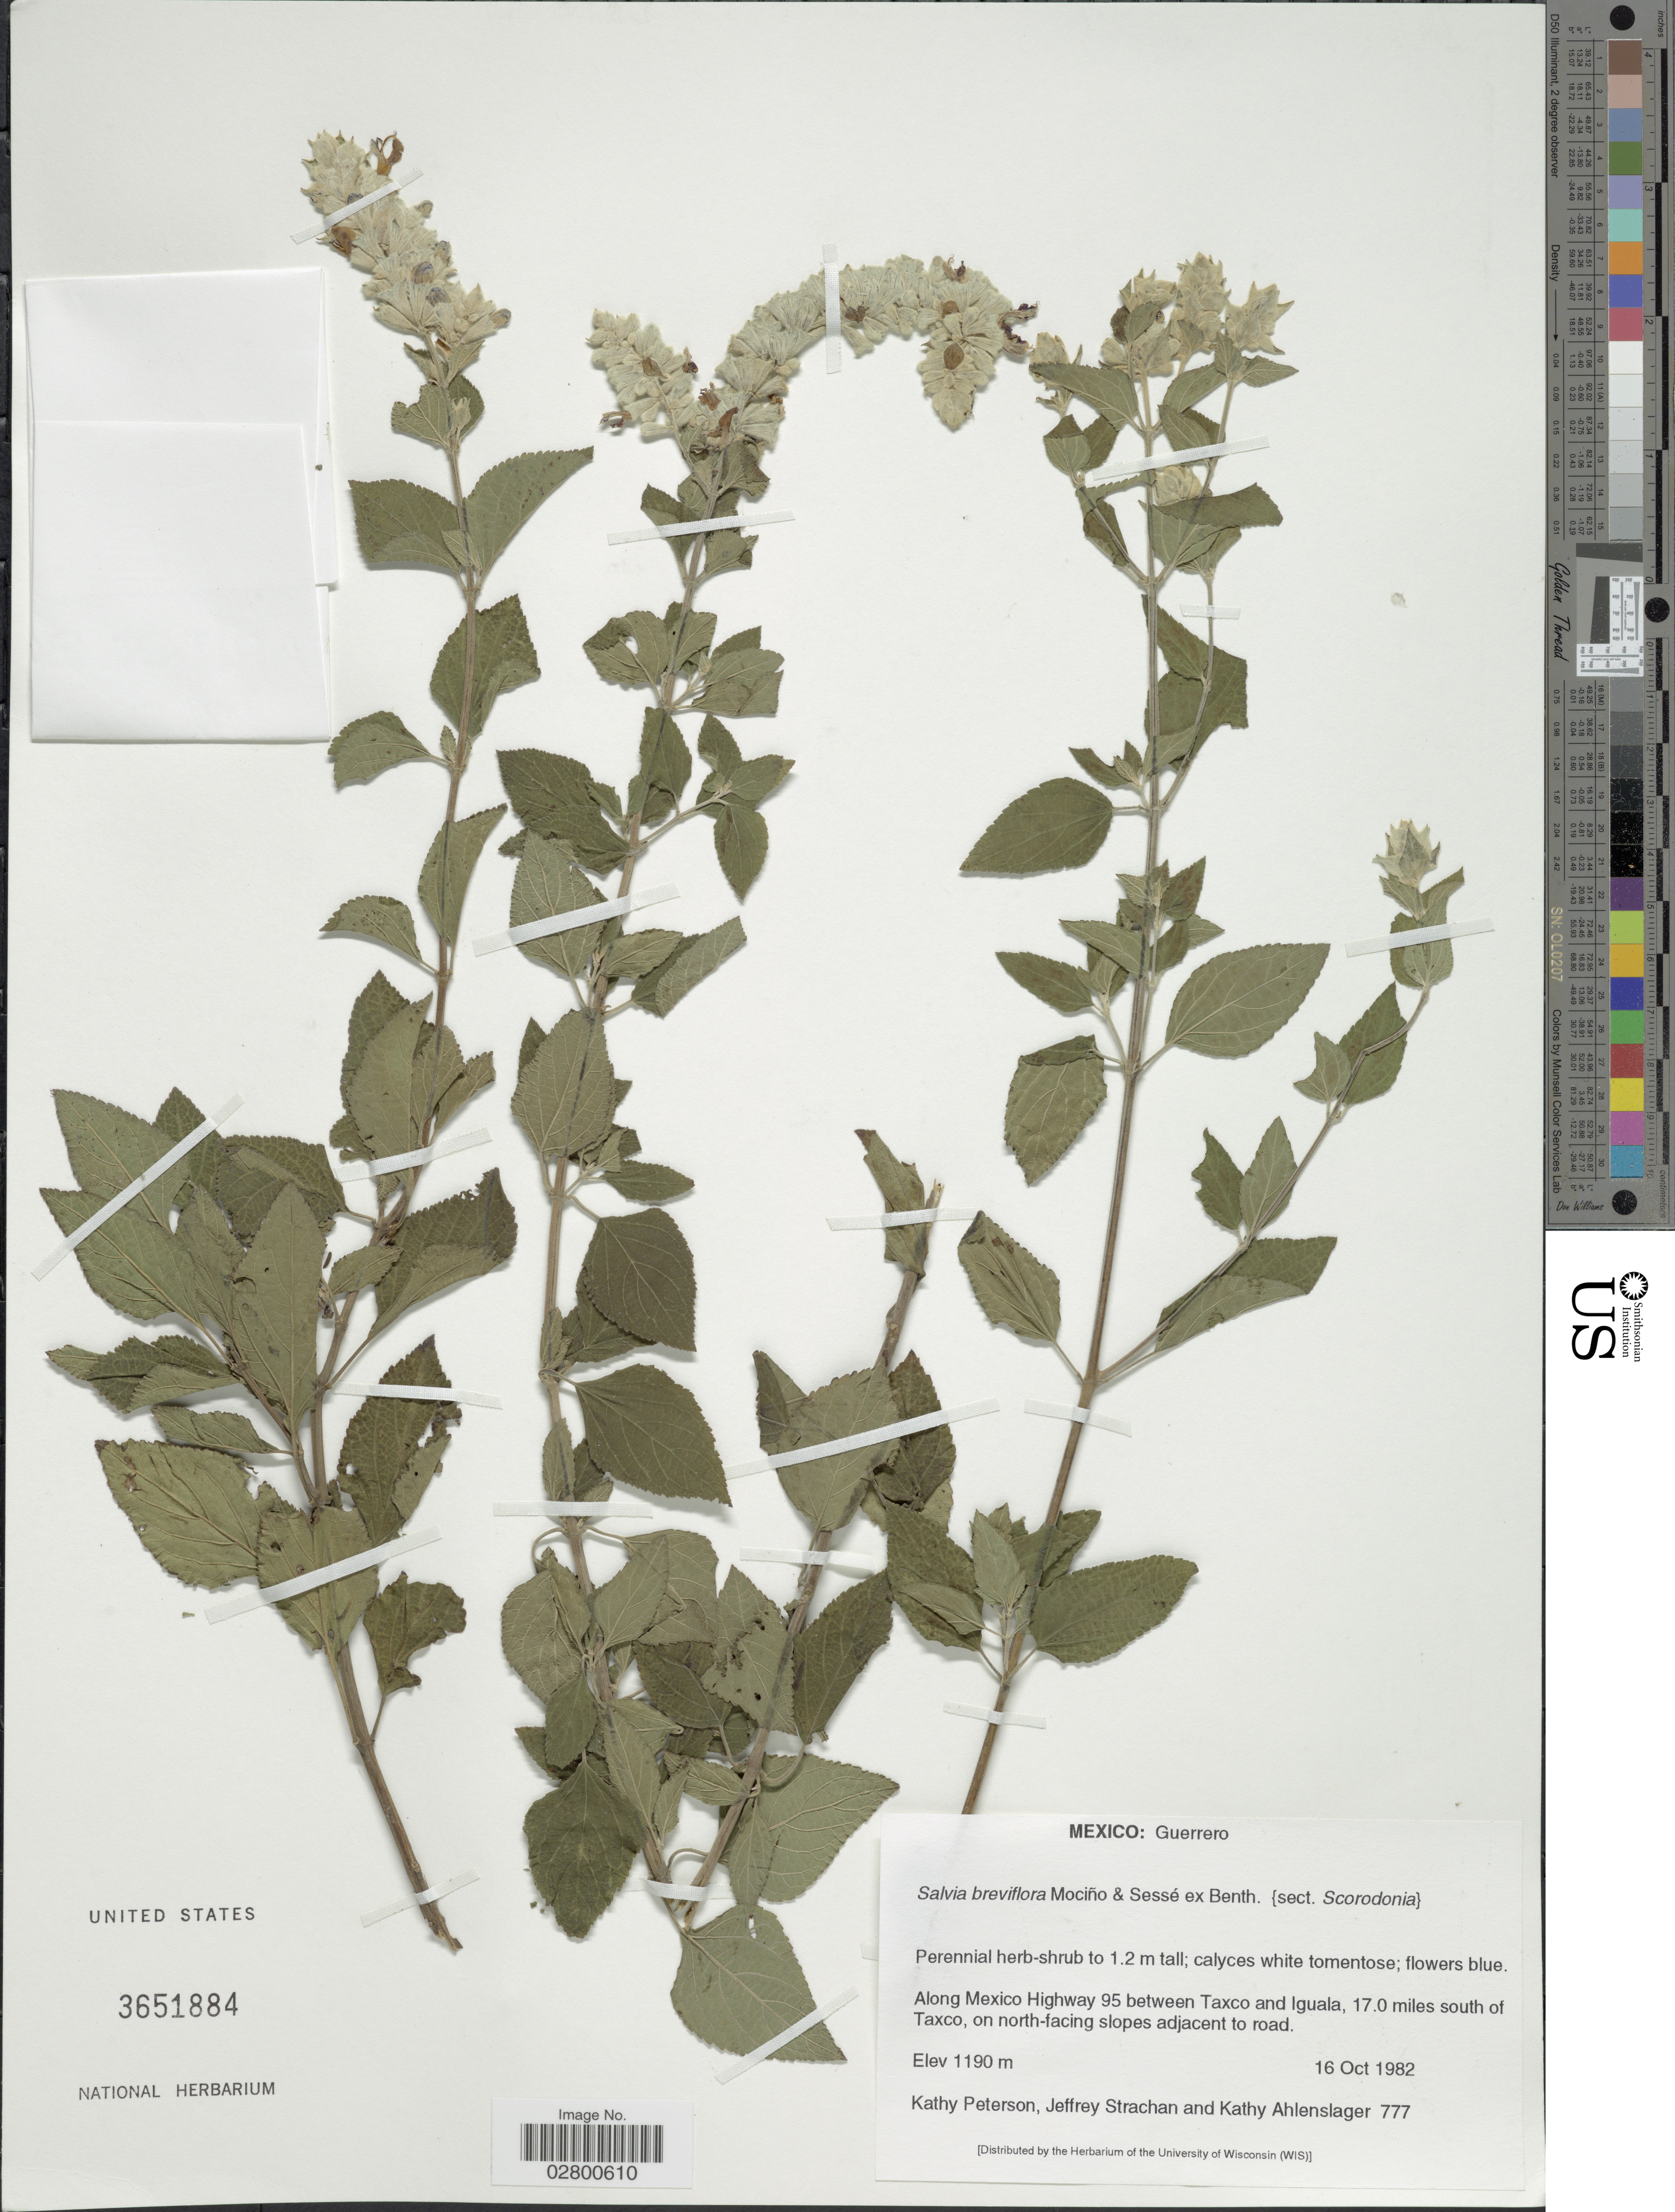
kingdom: Plantae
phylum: Tracheophyta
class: Magnoliopsida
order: Lamiales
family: Lamiaceae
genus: Salvia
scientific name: Salvia breviflora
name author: Moc. & Sessé ex Benth.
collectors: K. Peterson, J. Strachan & K. Ahlenslager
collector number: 777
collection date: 1982-10-16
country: Mexico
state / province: Guerrero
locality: Along Mexico Highway 95 between Taxco and Iguala, 17.0 miles south of Taxco, on north-facing slopes adjacent to road.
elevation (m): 1190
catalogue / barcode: US 3651884